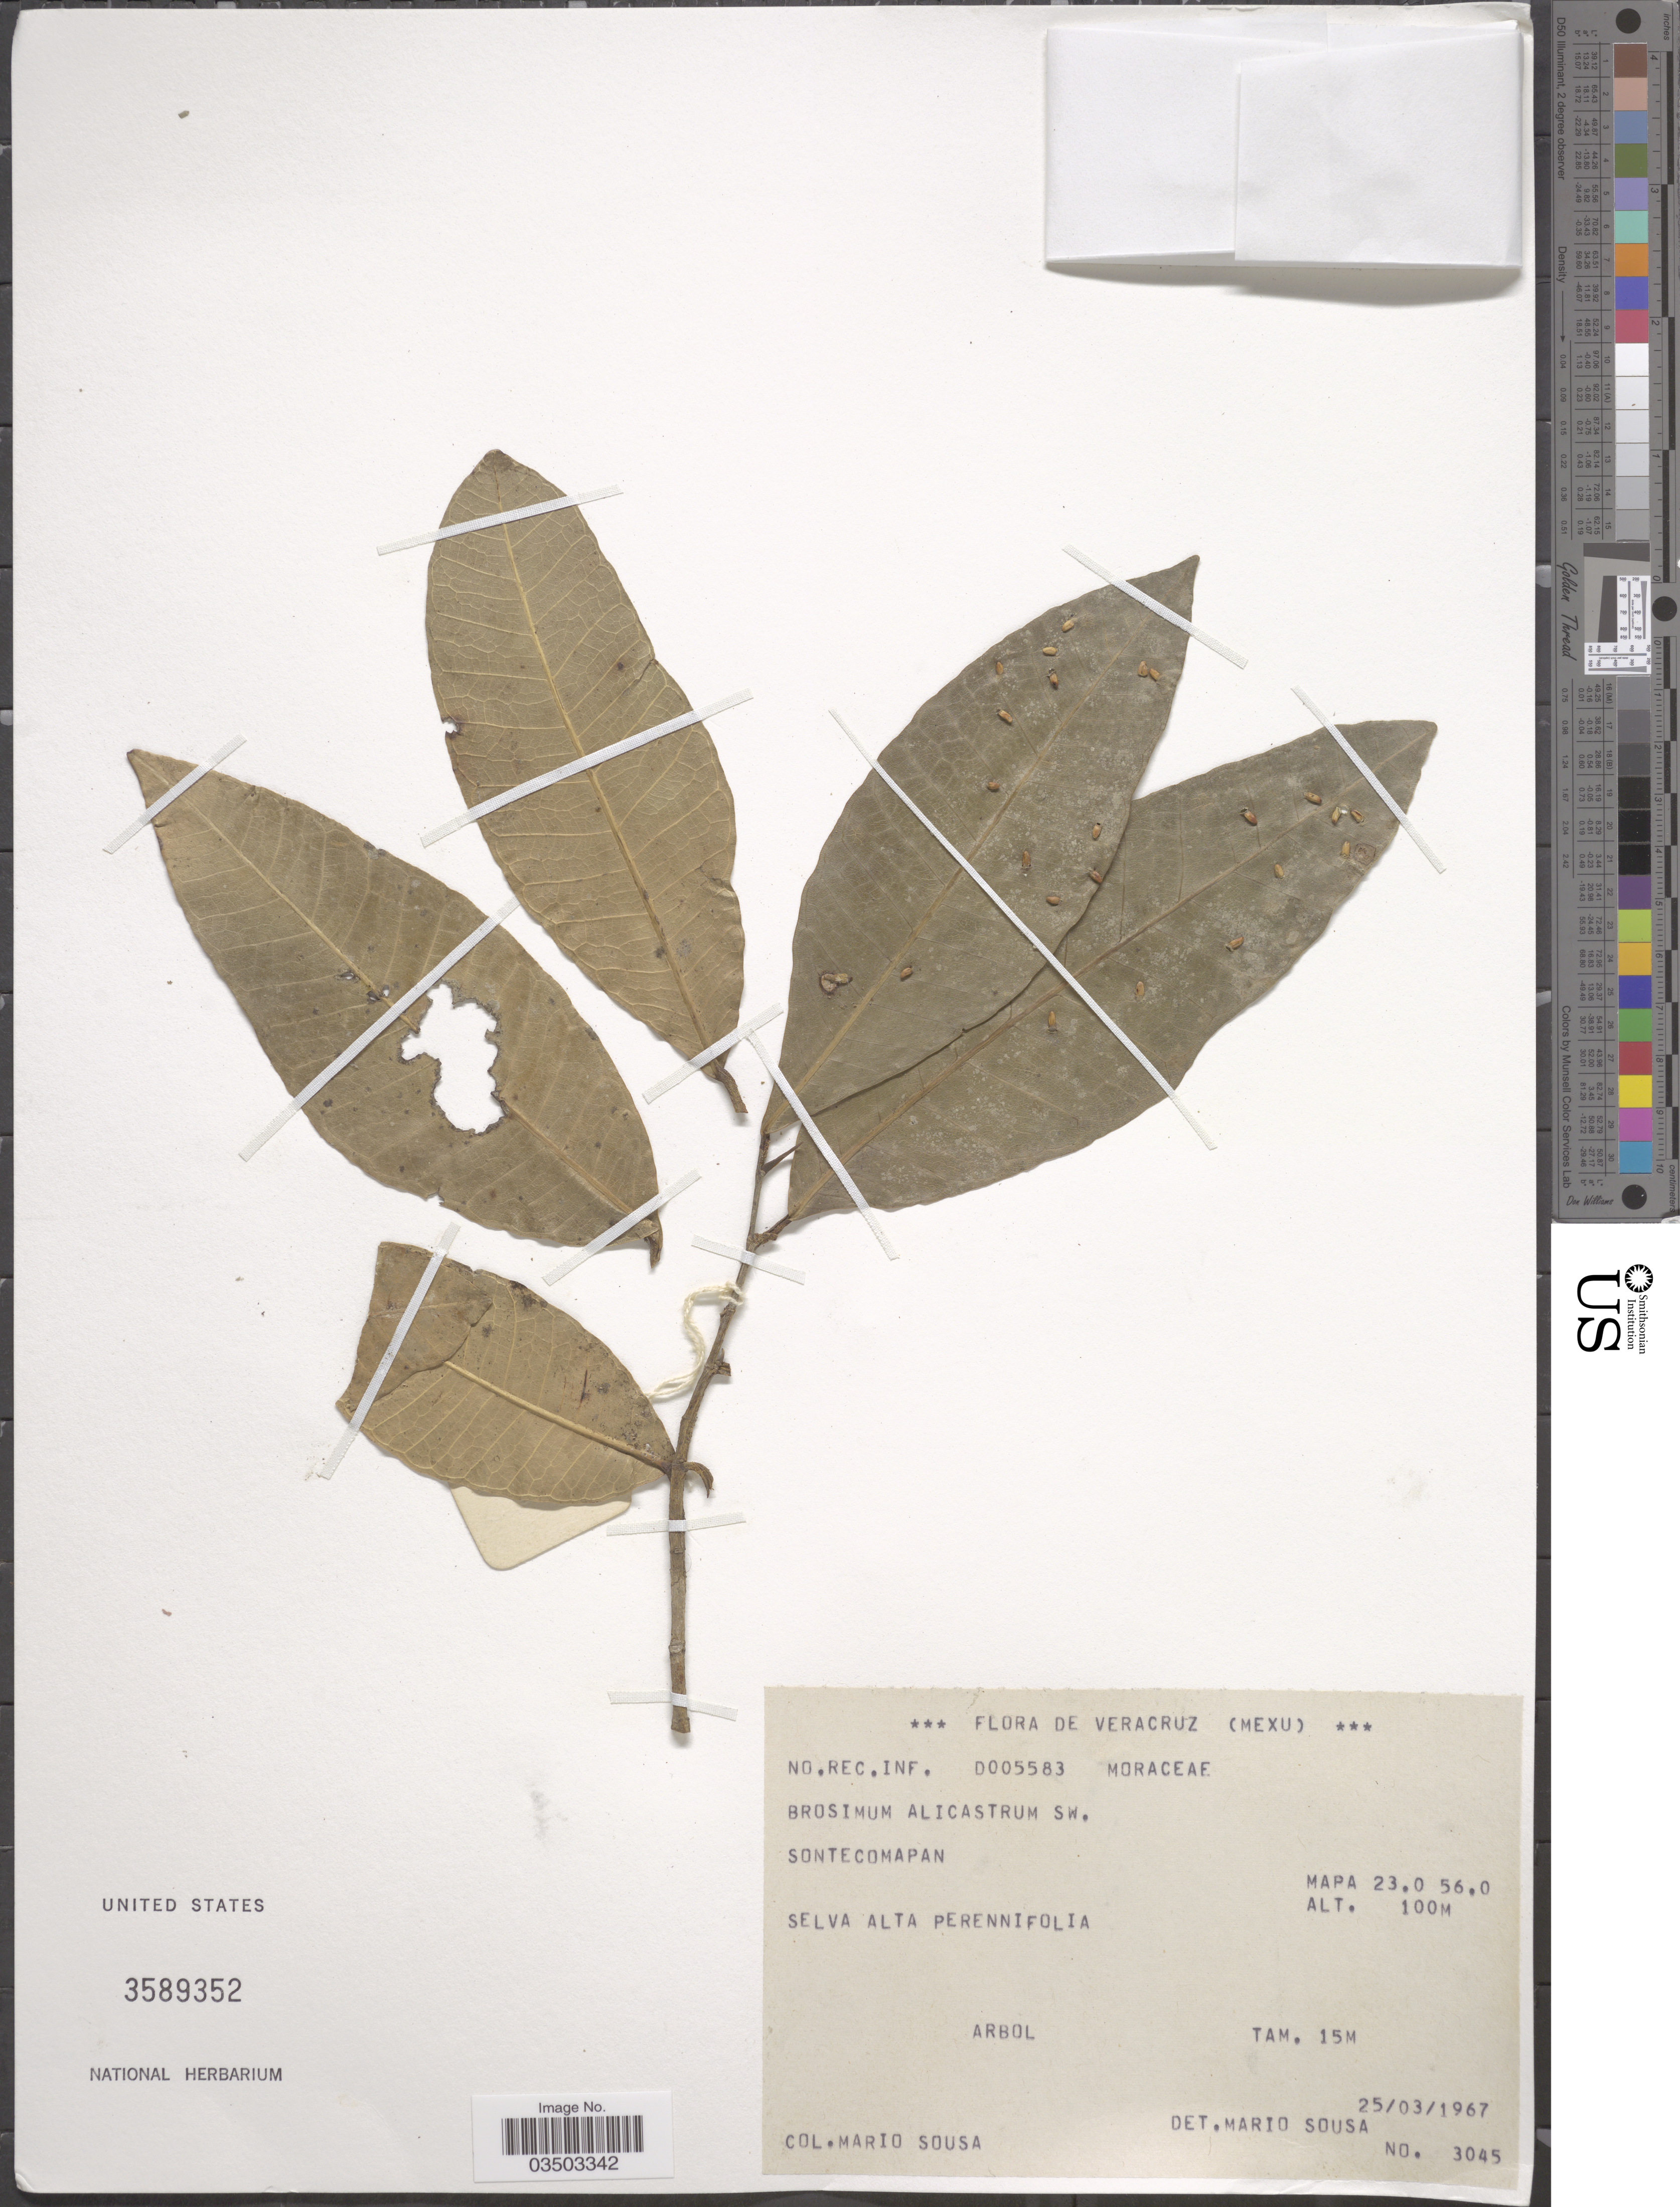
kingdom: Plantae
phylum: Tracheophyta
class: Magnoliopsida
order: Rosales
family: Moraceae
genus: Brosimum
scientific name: Brosimum alicastrum subsp. alicastrum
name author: Sw.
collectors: M. Sousa S.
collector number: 3045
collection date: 1967-03-25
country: Mexico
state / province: Veracruz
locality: Veracruz. Sontecomapan.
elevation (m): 100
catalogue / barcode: US 3589352